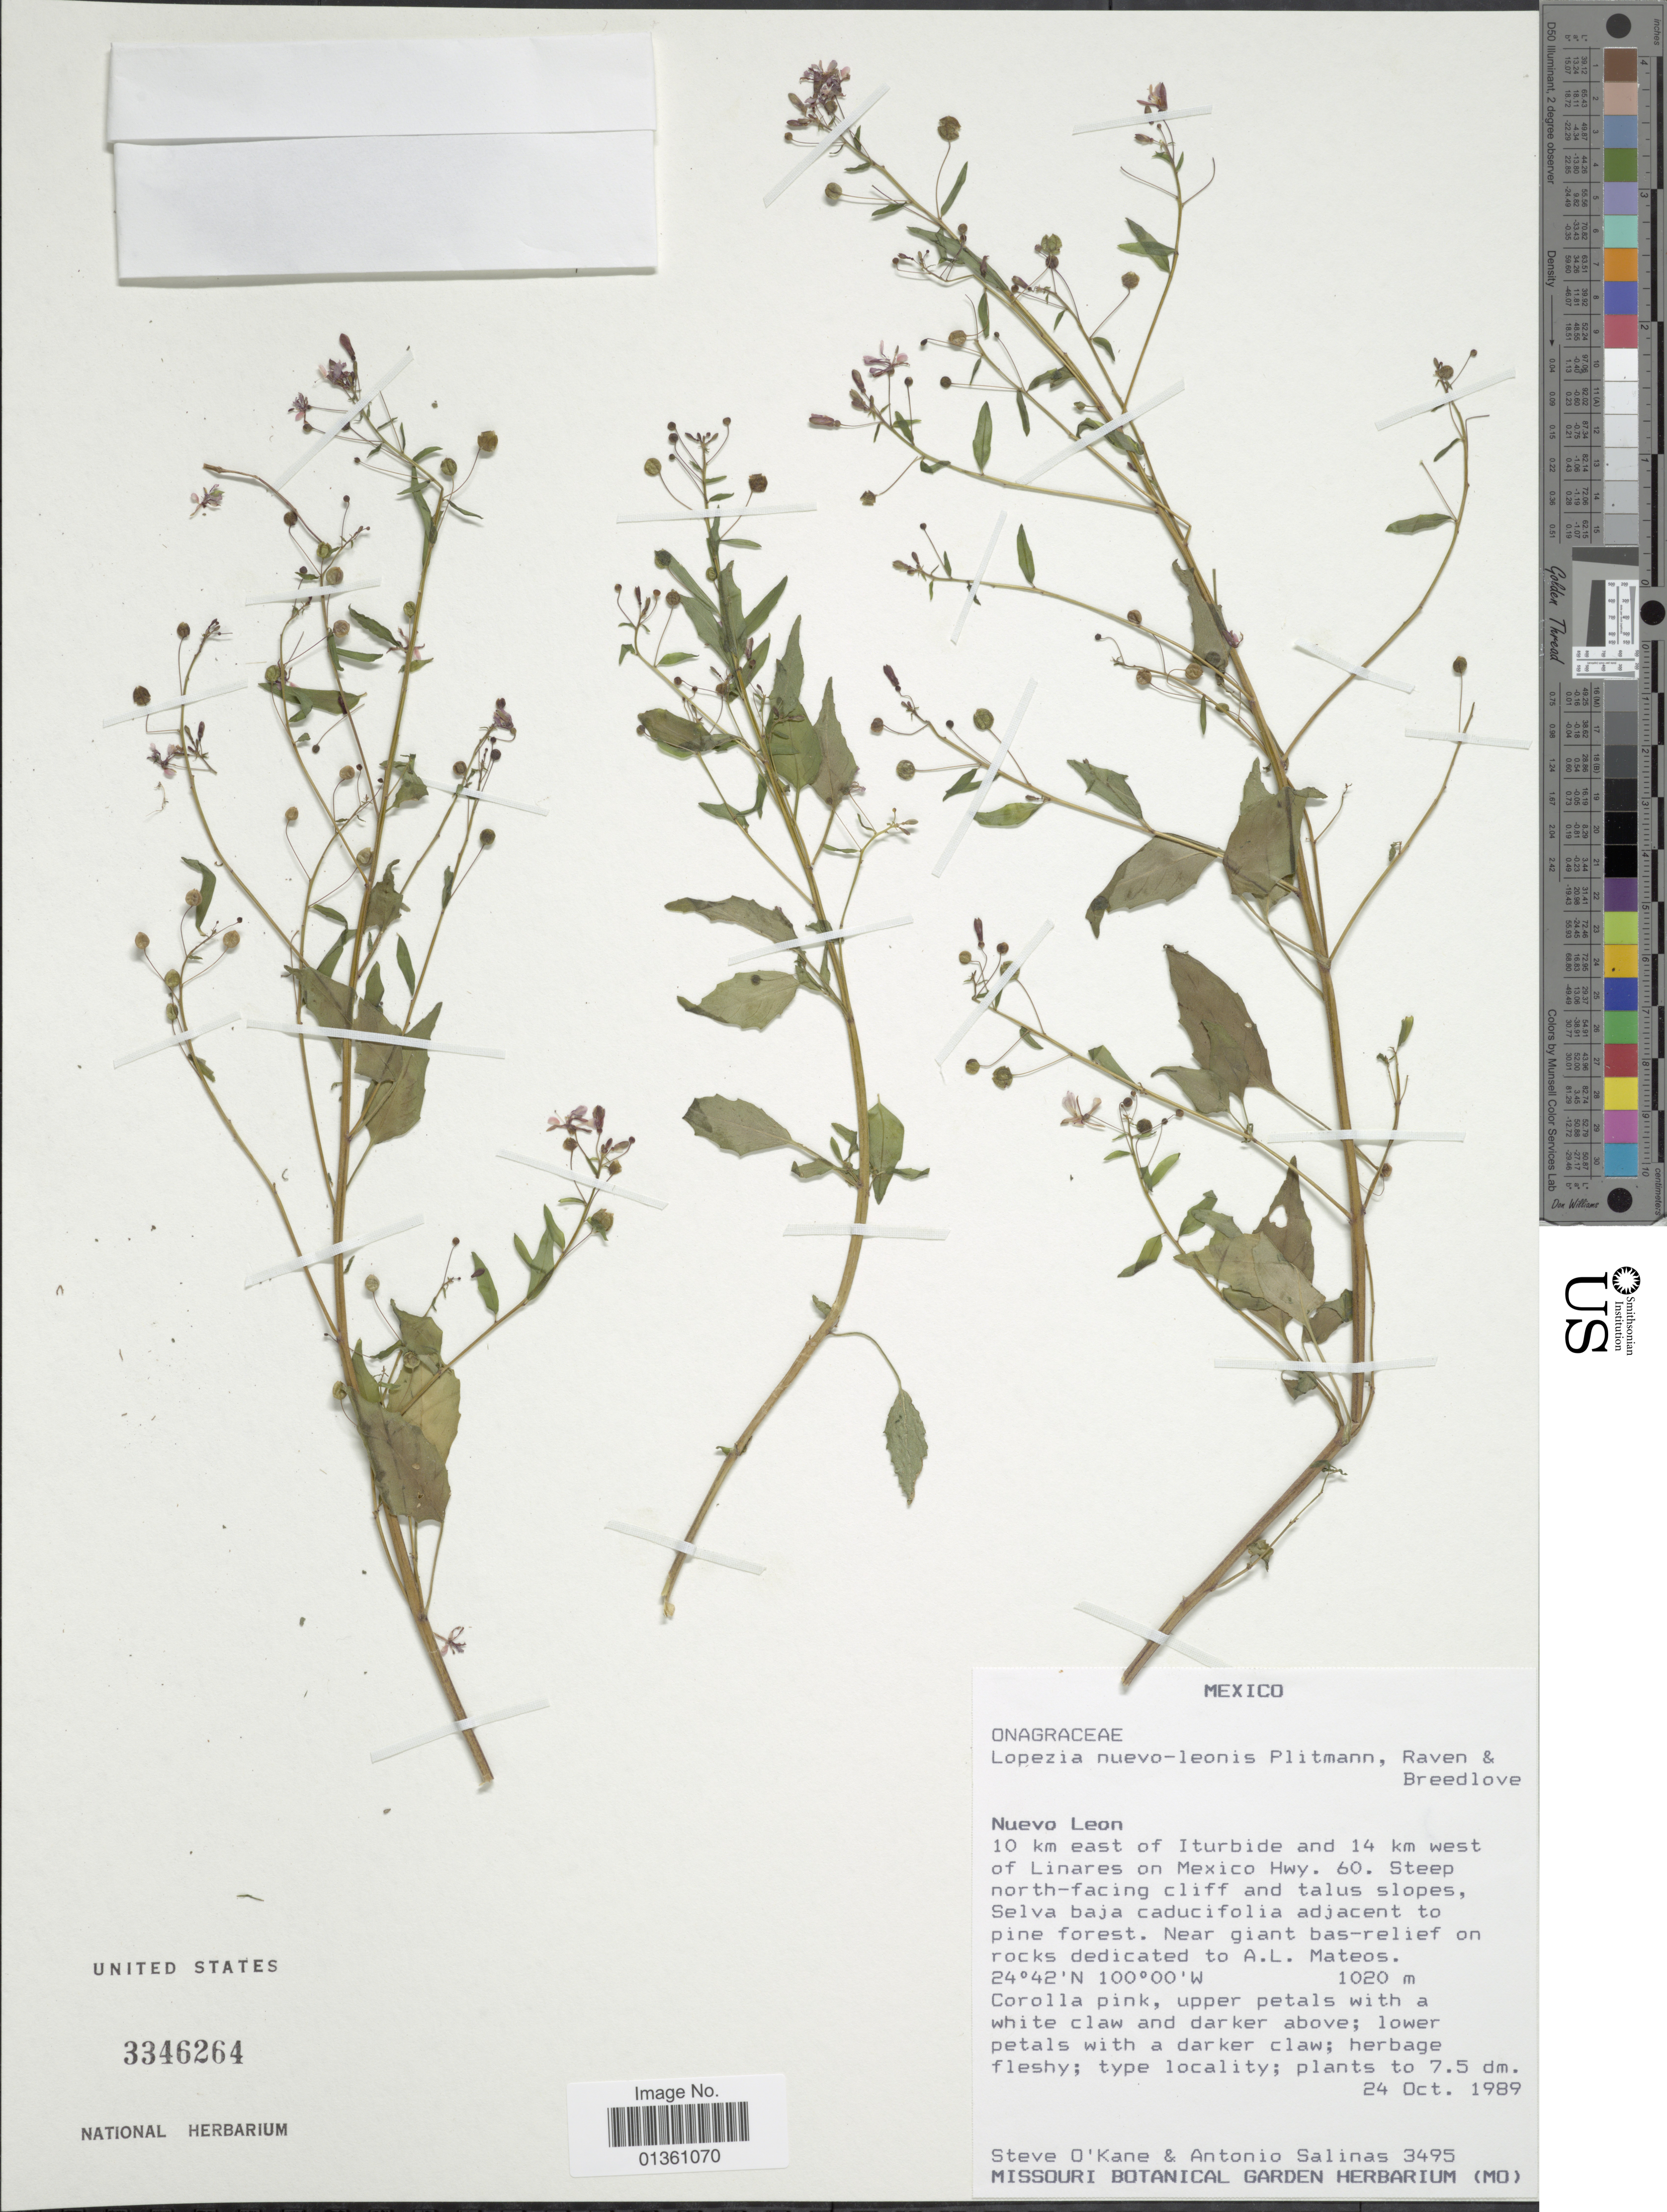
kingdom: Plantae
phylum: Tracheophyta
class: Magnoliopsida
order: Myrtales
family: Onagraceae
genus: Lopezia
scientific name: Lopezia nuevo-leonis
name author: Plitmann et al.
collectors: S. O'Kane & A. Salinas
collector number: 3495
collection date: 1989-10-24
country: Mexico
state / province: Nuevo León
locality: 10 km east of Iturbide and 14 km west of Linares on Mexico Hwy. 60. Steep north-facing cliff and talus slopes, Selva baja caducifolia adjacent to pine forest.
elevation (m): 1020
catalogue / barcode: US 3346264